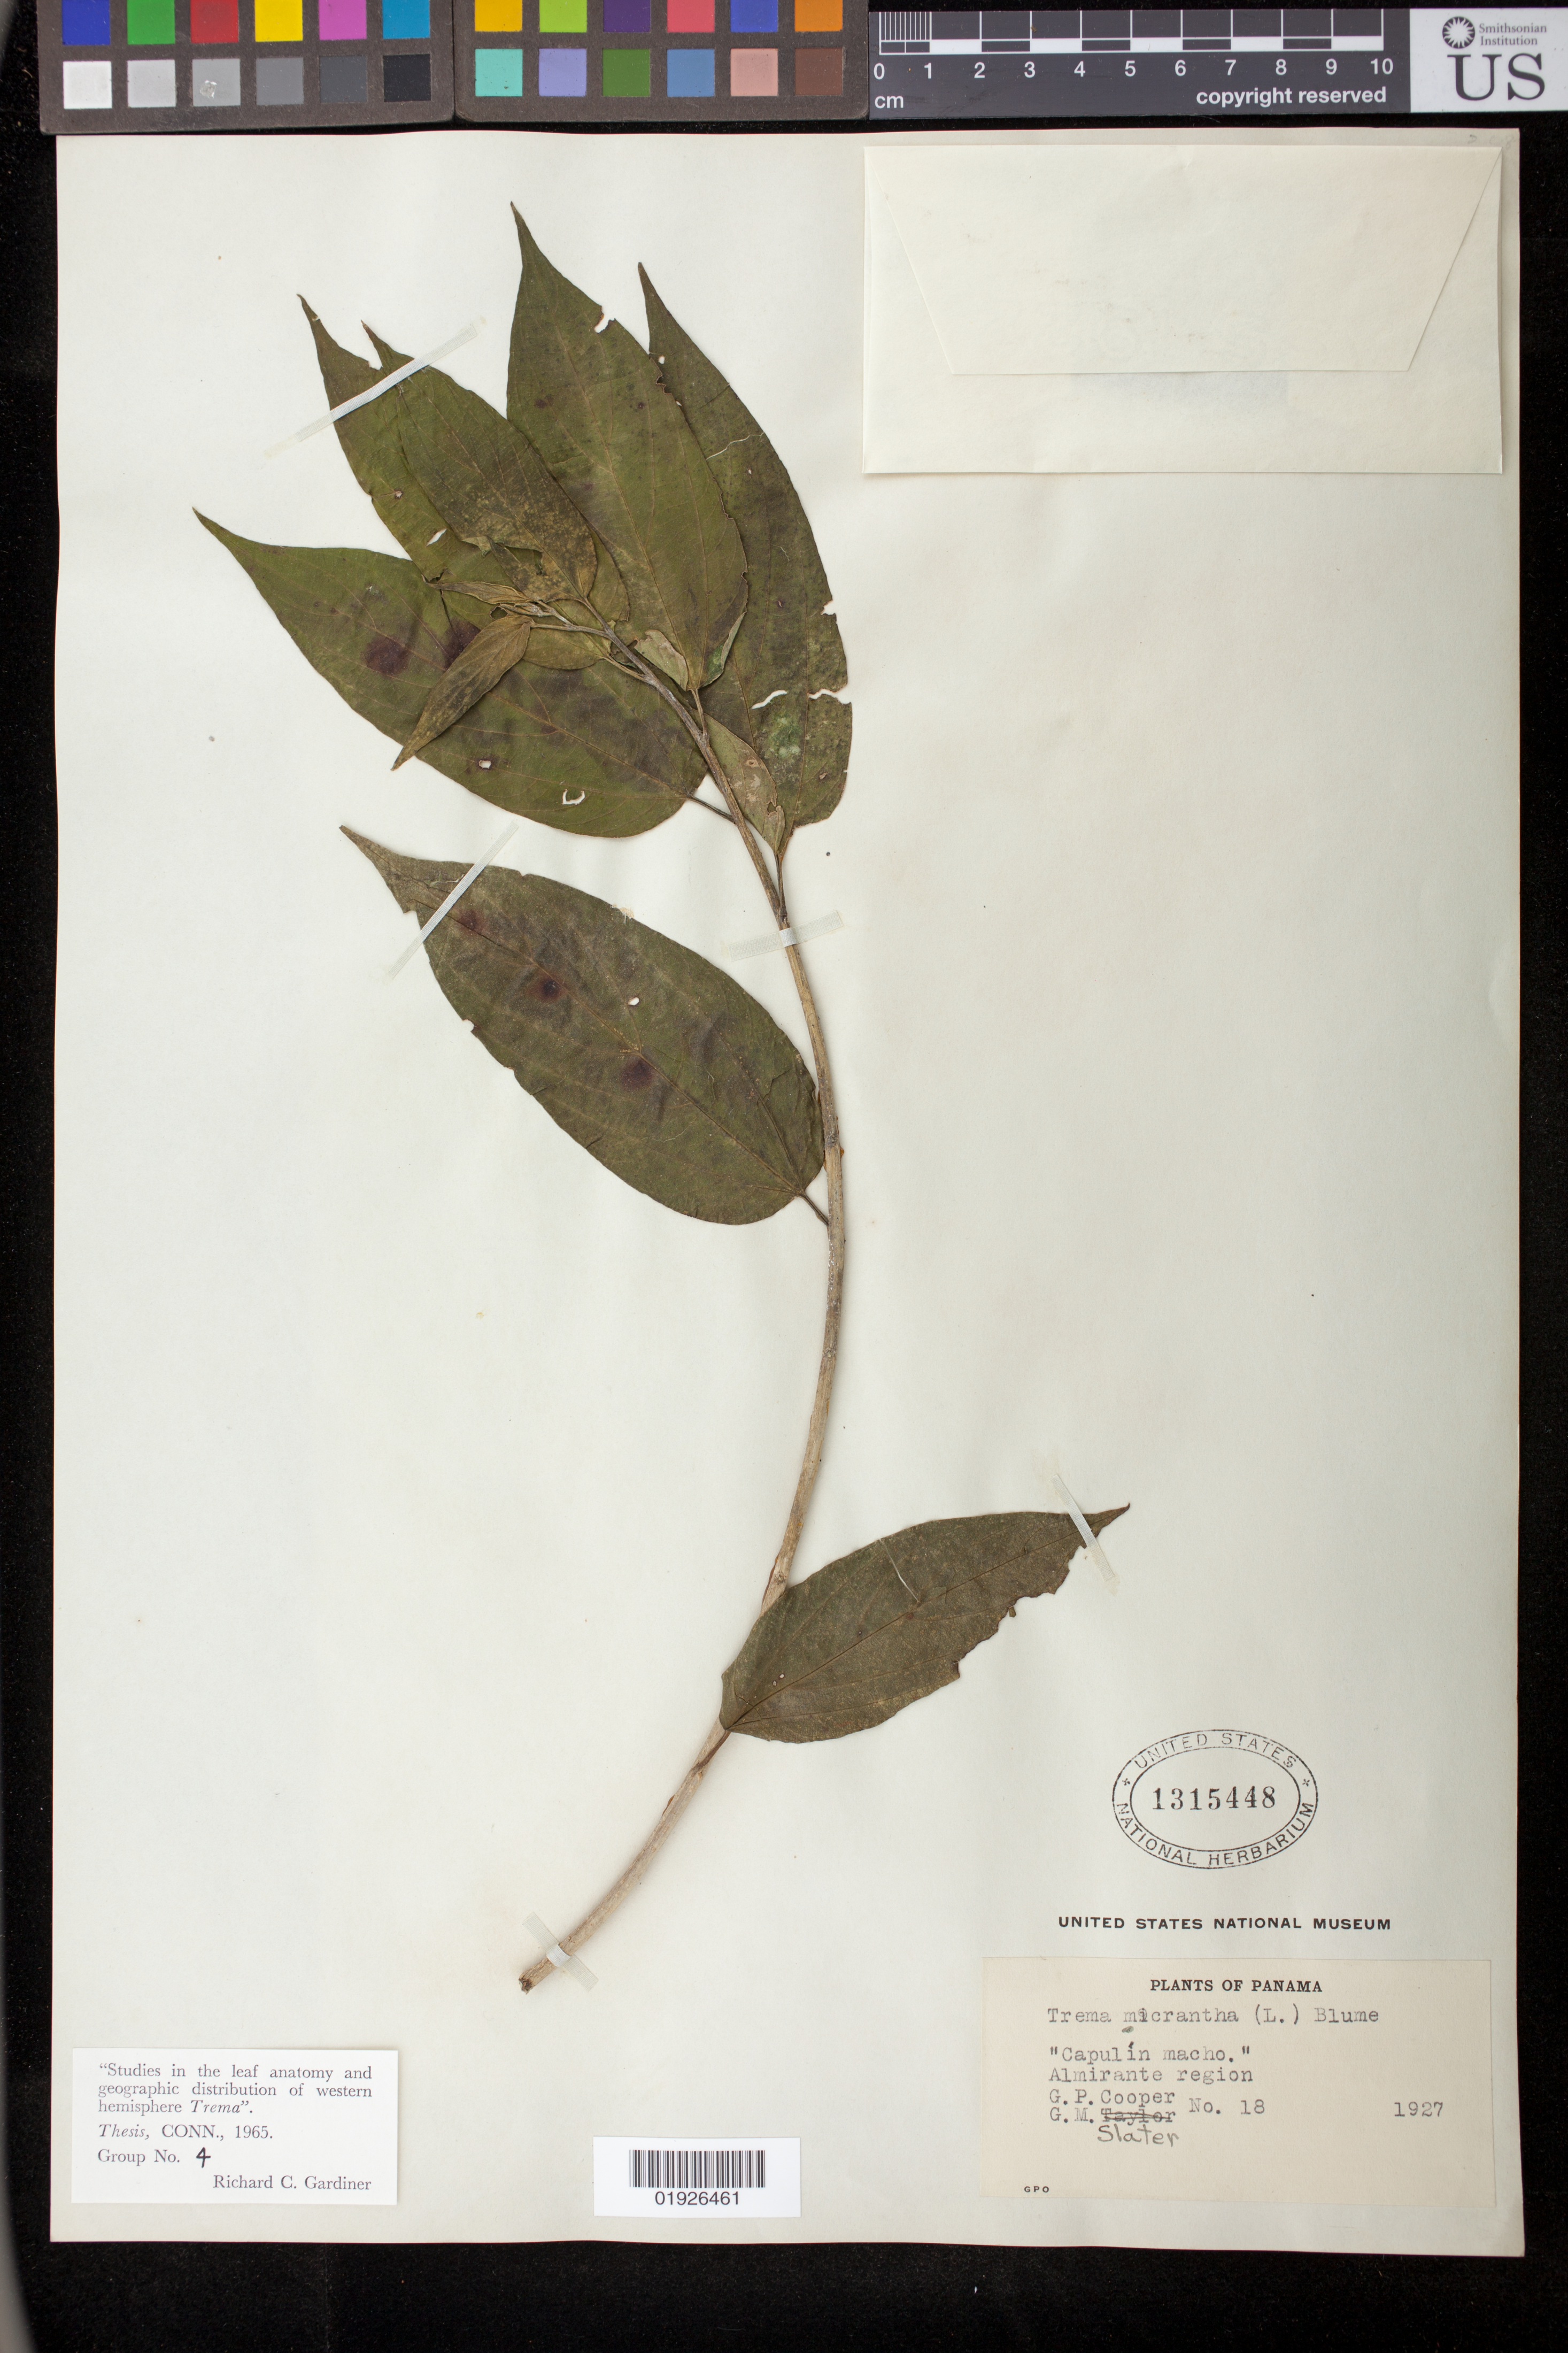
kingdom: Plantae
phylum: Tracheophyta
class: Magnoliopsida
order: Rosales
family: Cannabaceae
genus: Trema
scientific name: Trema micranthum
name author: (L.) Blume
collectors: G. Cooper & G. Slater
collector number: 18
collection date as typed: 1927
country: Panama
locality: Almirante region.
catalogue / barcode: US 1315448